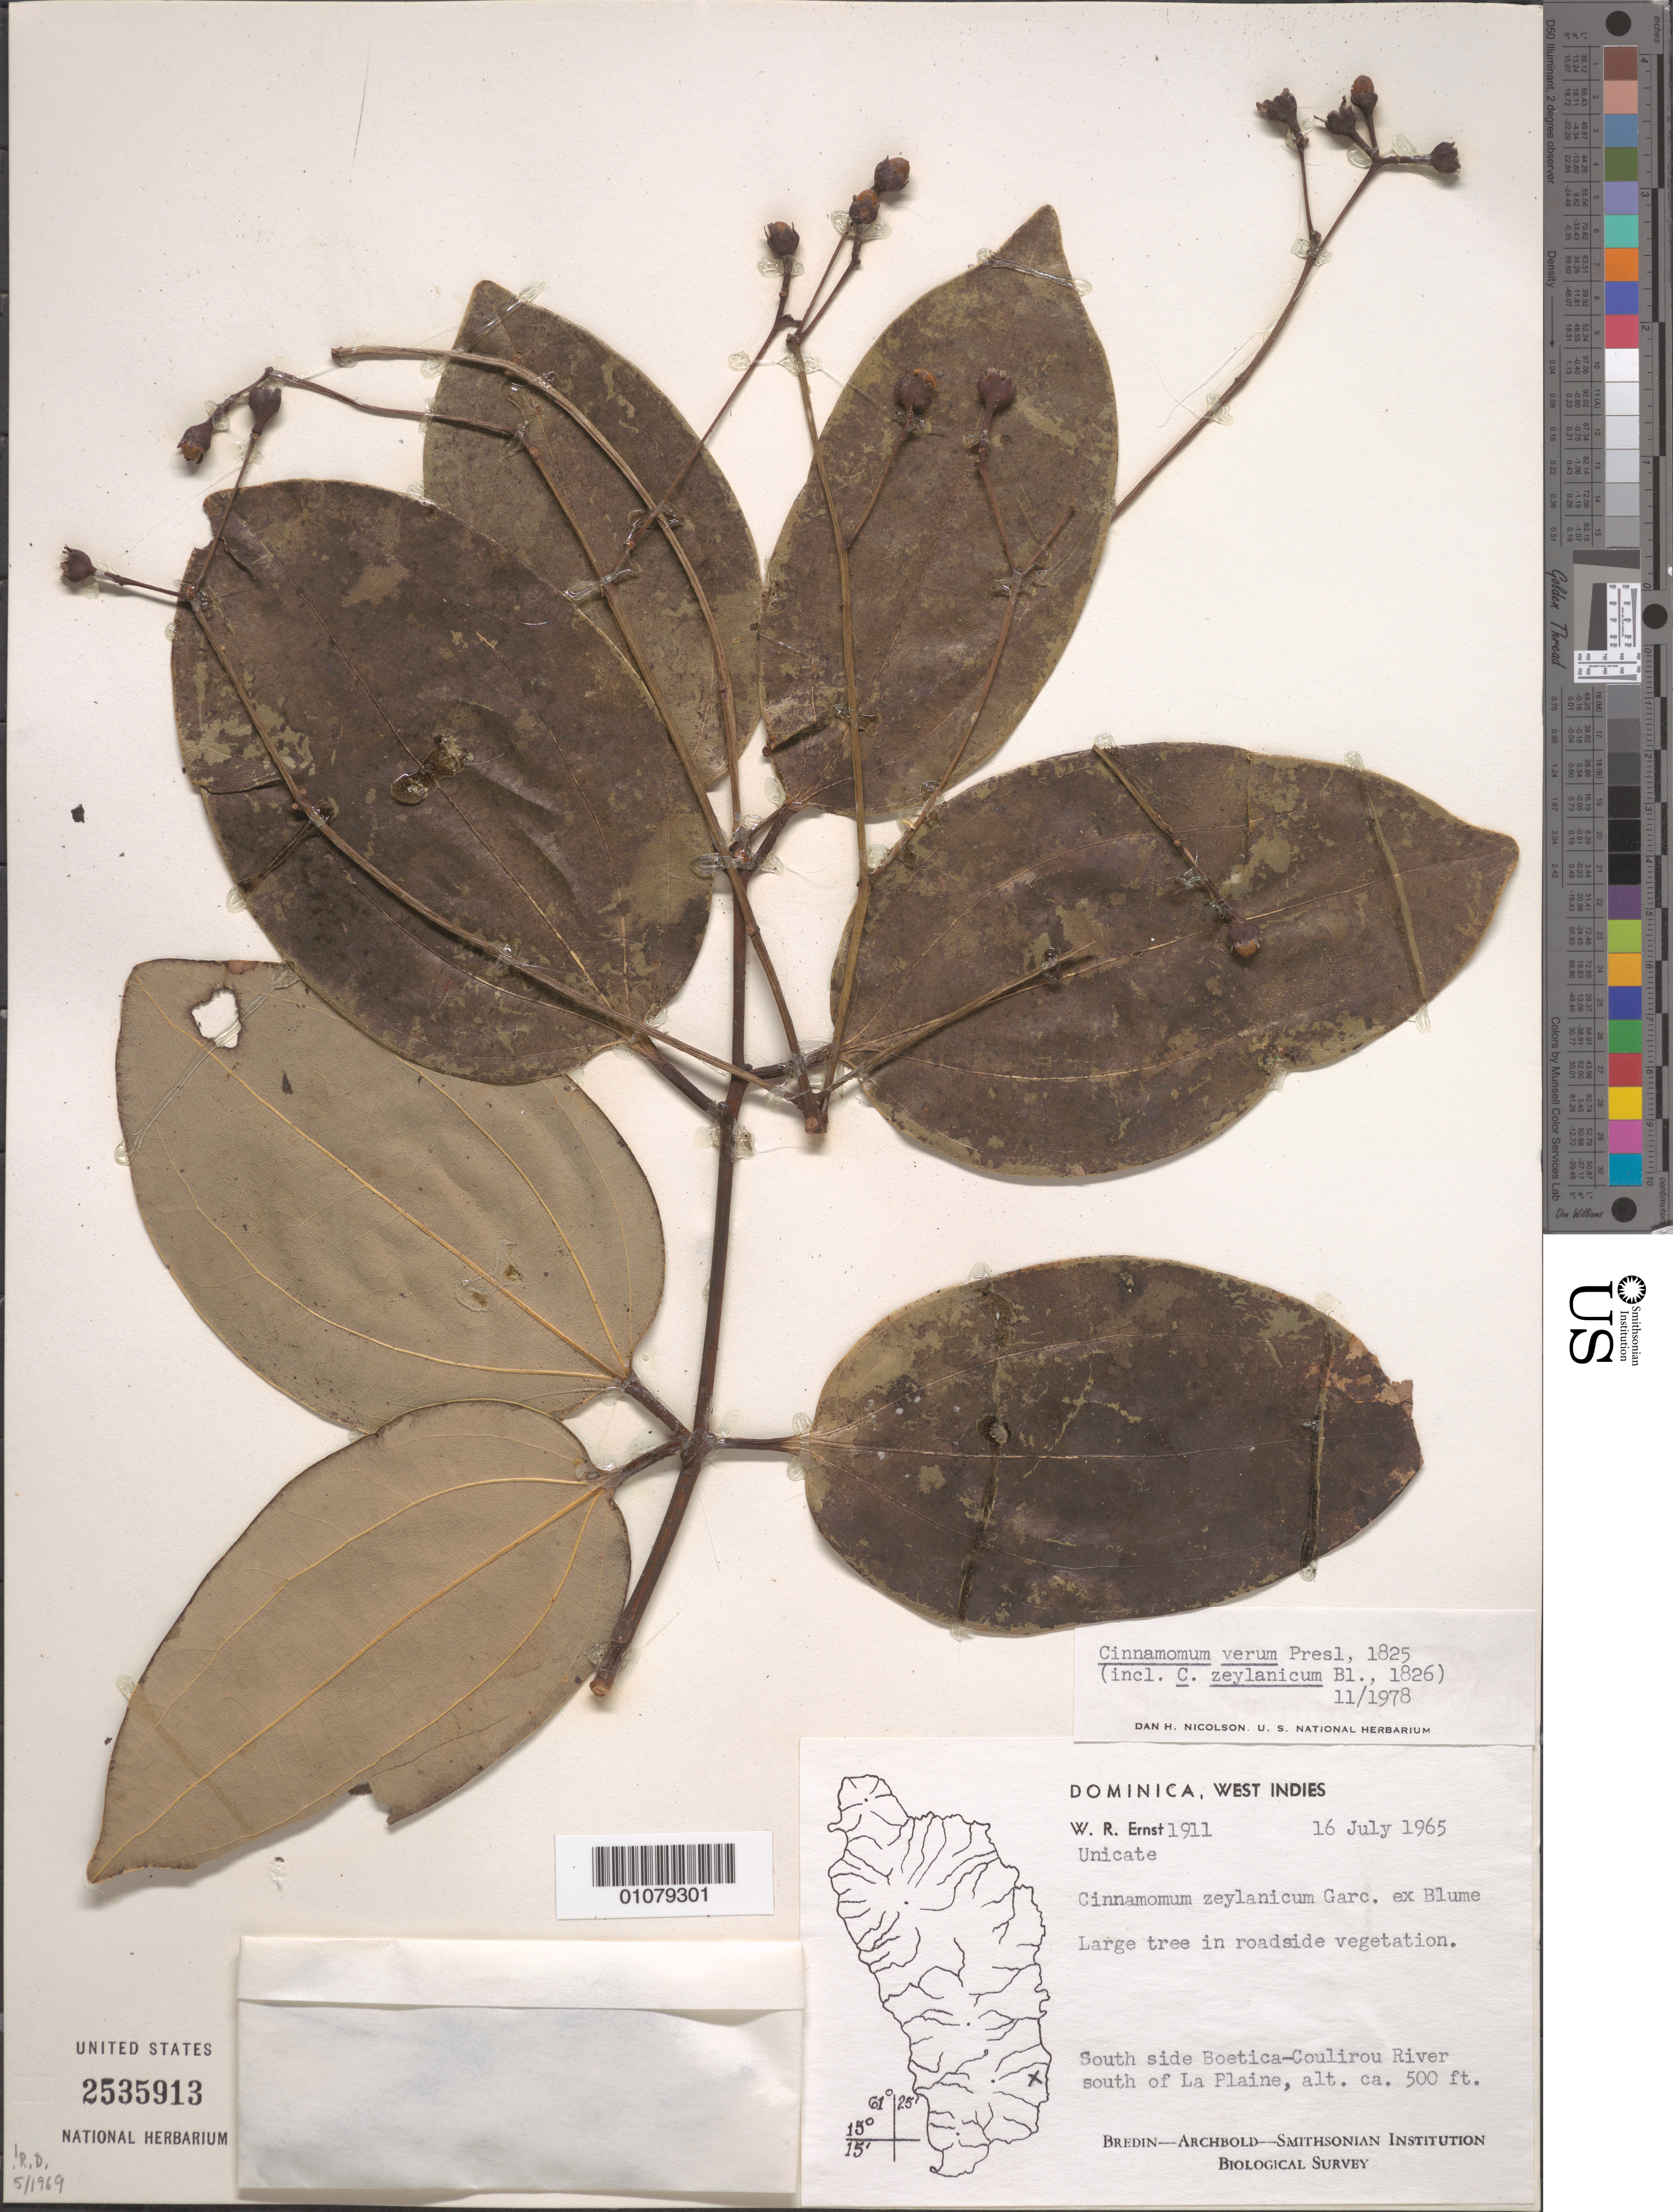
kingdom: Plantae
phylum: Tracheophyta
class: Magnoliopsida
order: Laurales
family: Lauraceae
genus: Cinnamomum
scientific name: Cinnamomum verum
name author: J. Presl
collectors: W. R. Ernst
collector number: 1911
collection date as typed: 16 Jul 1965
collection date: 1965-07-16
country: Dominica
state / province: St. Patrick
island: Dominica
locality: South side Boetica-Coulirou River S of La Plaine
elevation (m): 152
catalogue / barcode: US 2535913